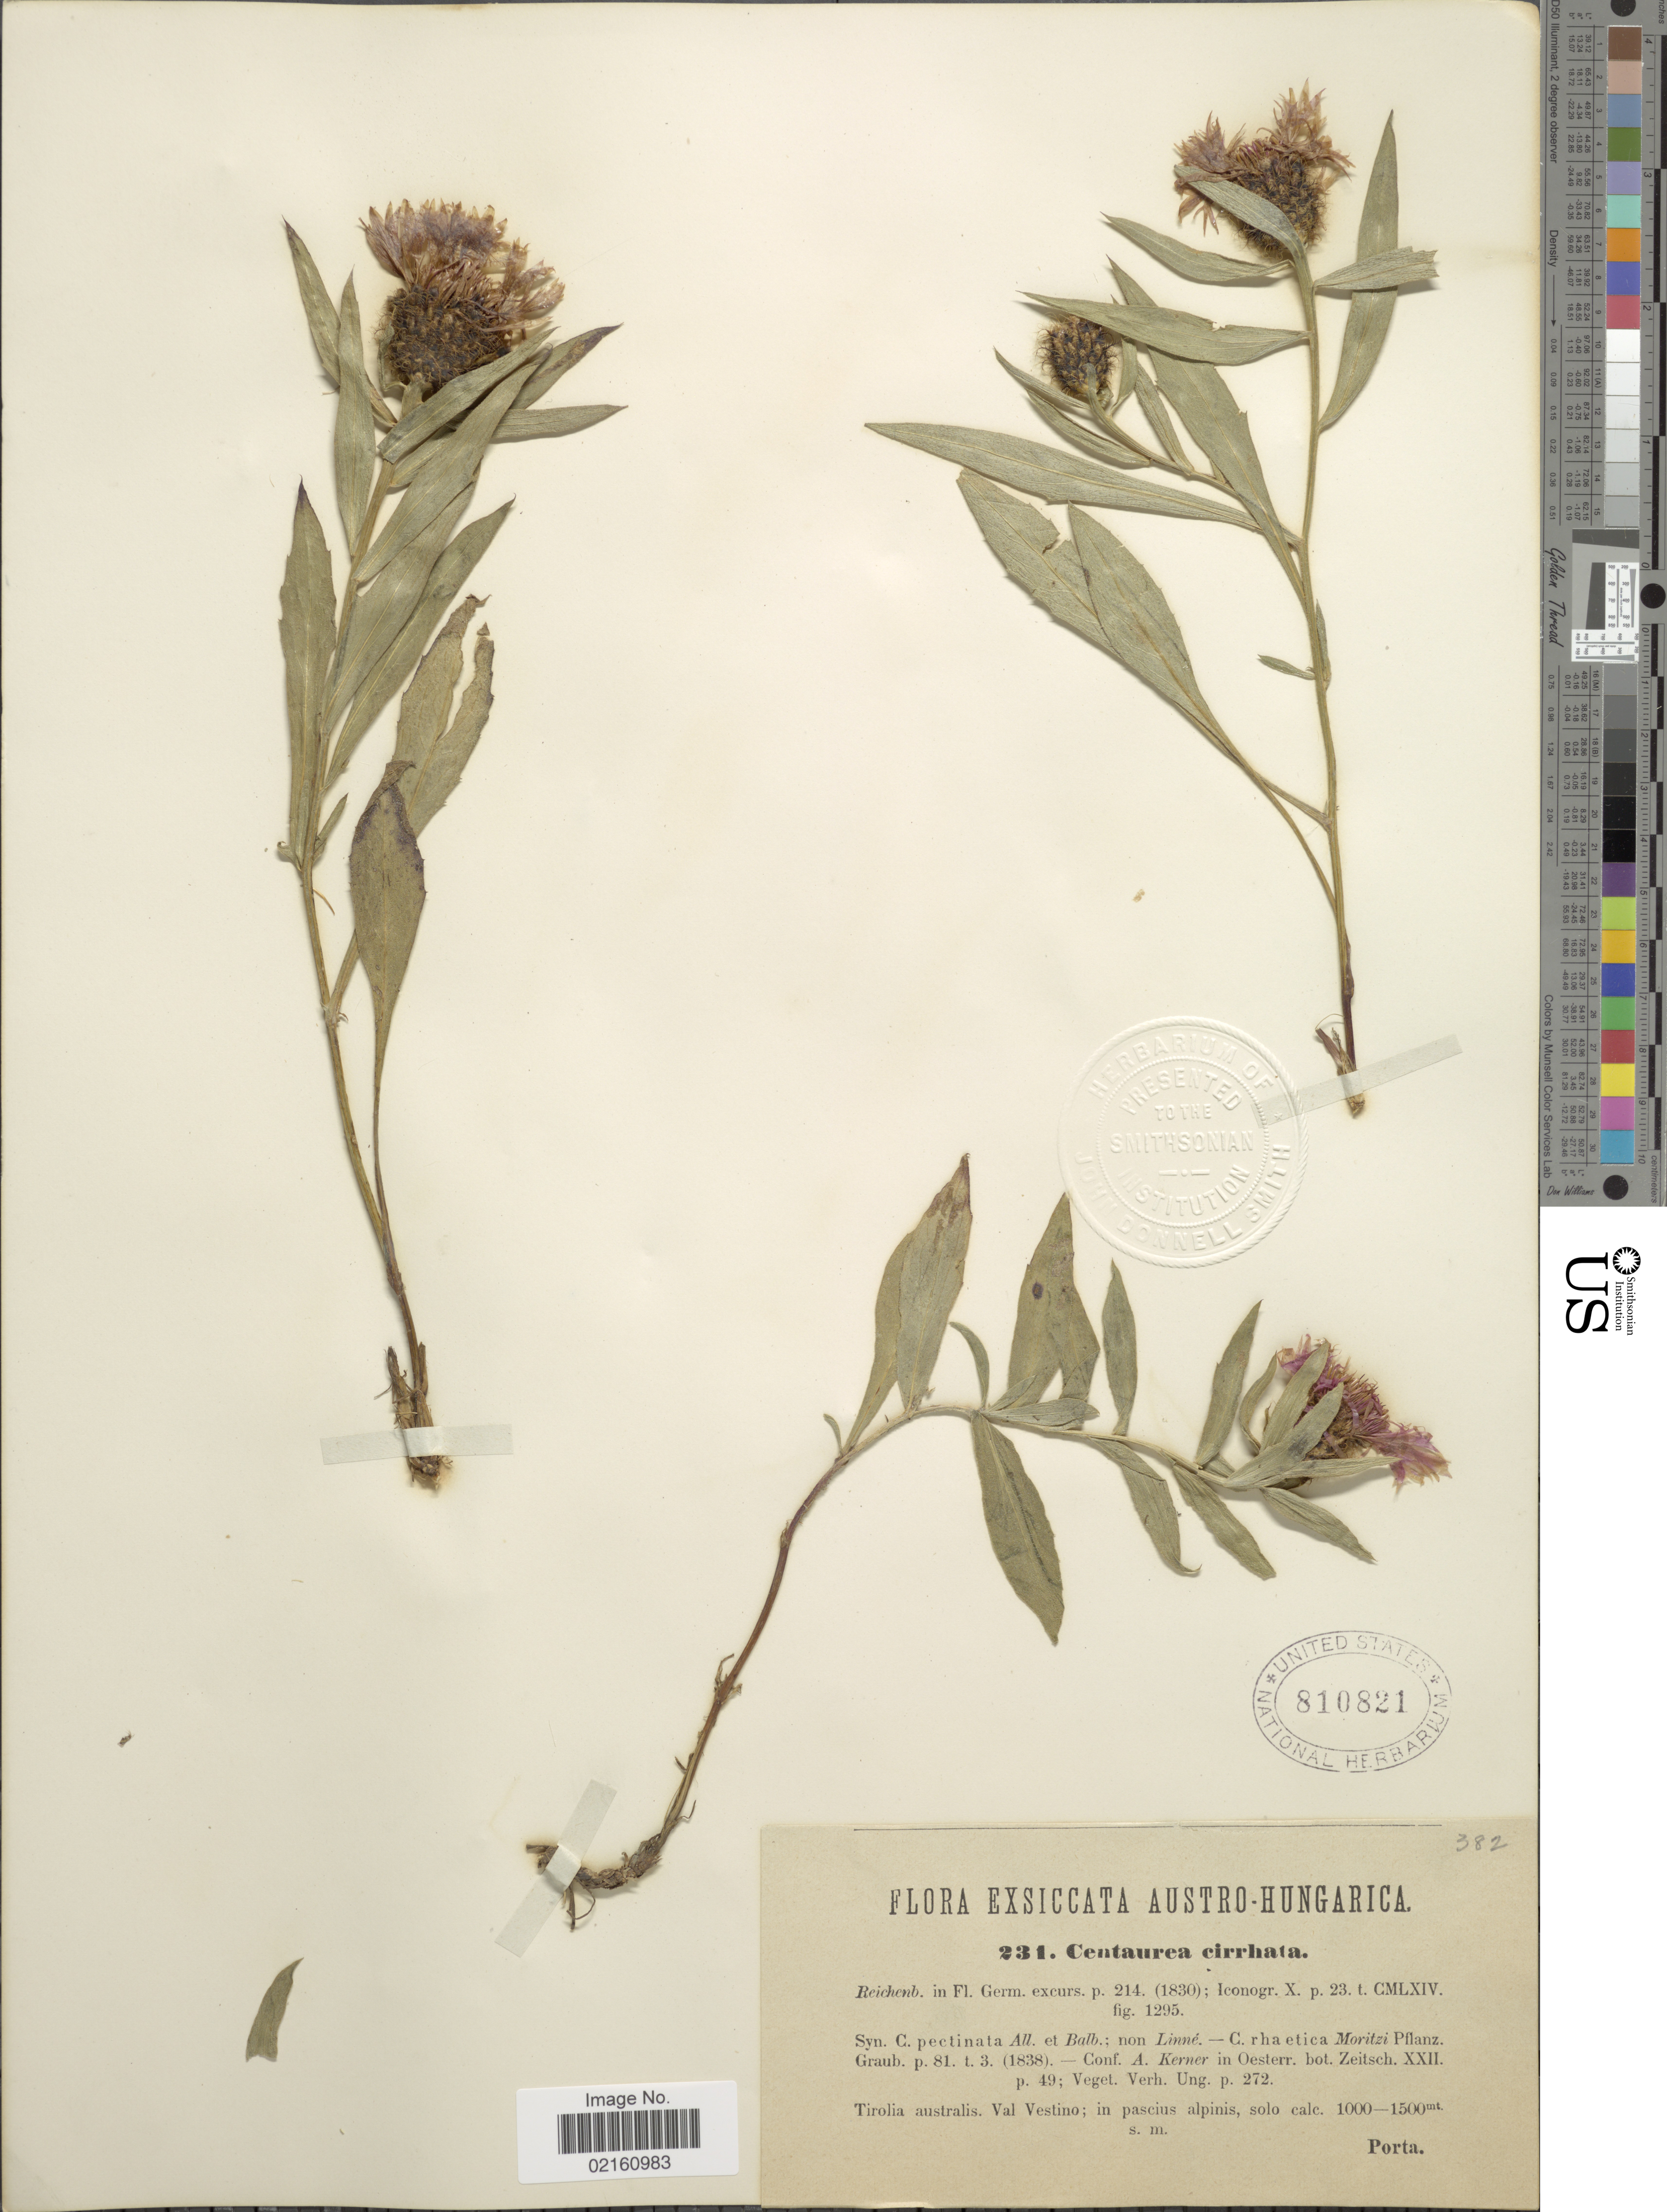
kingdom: Plantae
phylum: Tracheophyta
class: Magnoliopsida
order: Asterales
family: Asteraceae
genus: Centaurea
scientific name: Centaurea nervosa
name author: Willd.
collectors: -- Porta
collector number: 231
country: Austria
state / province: Tirol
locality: Austro-Hungarica, Tirolia Australis, Val Vestino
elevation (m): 1000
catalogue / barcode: US 810821